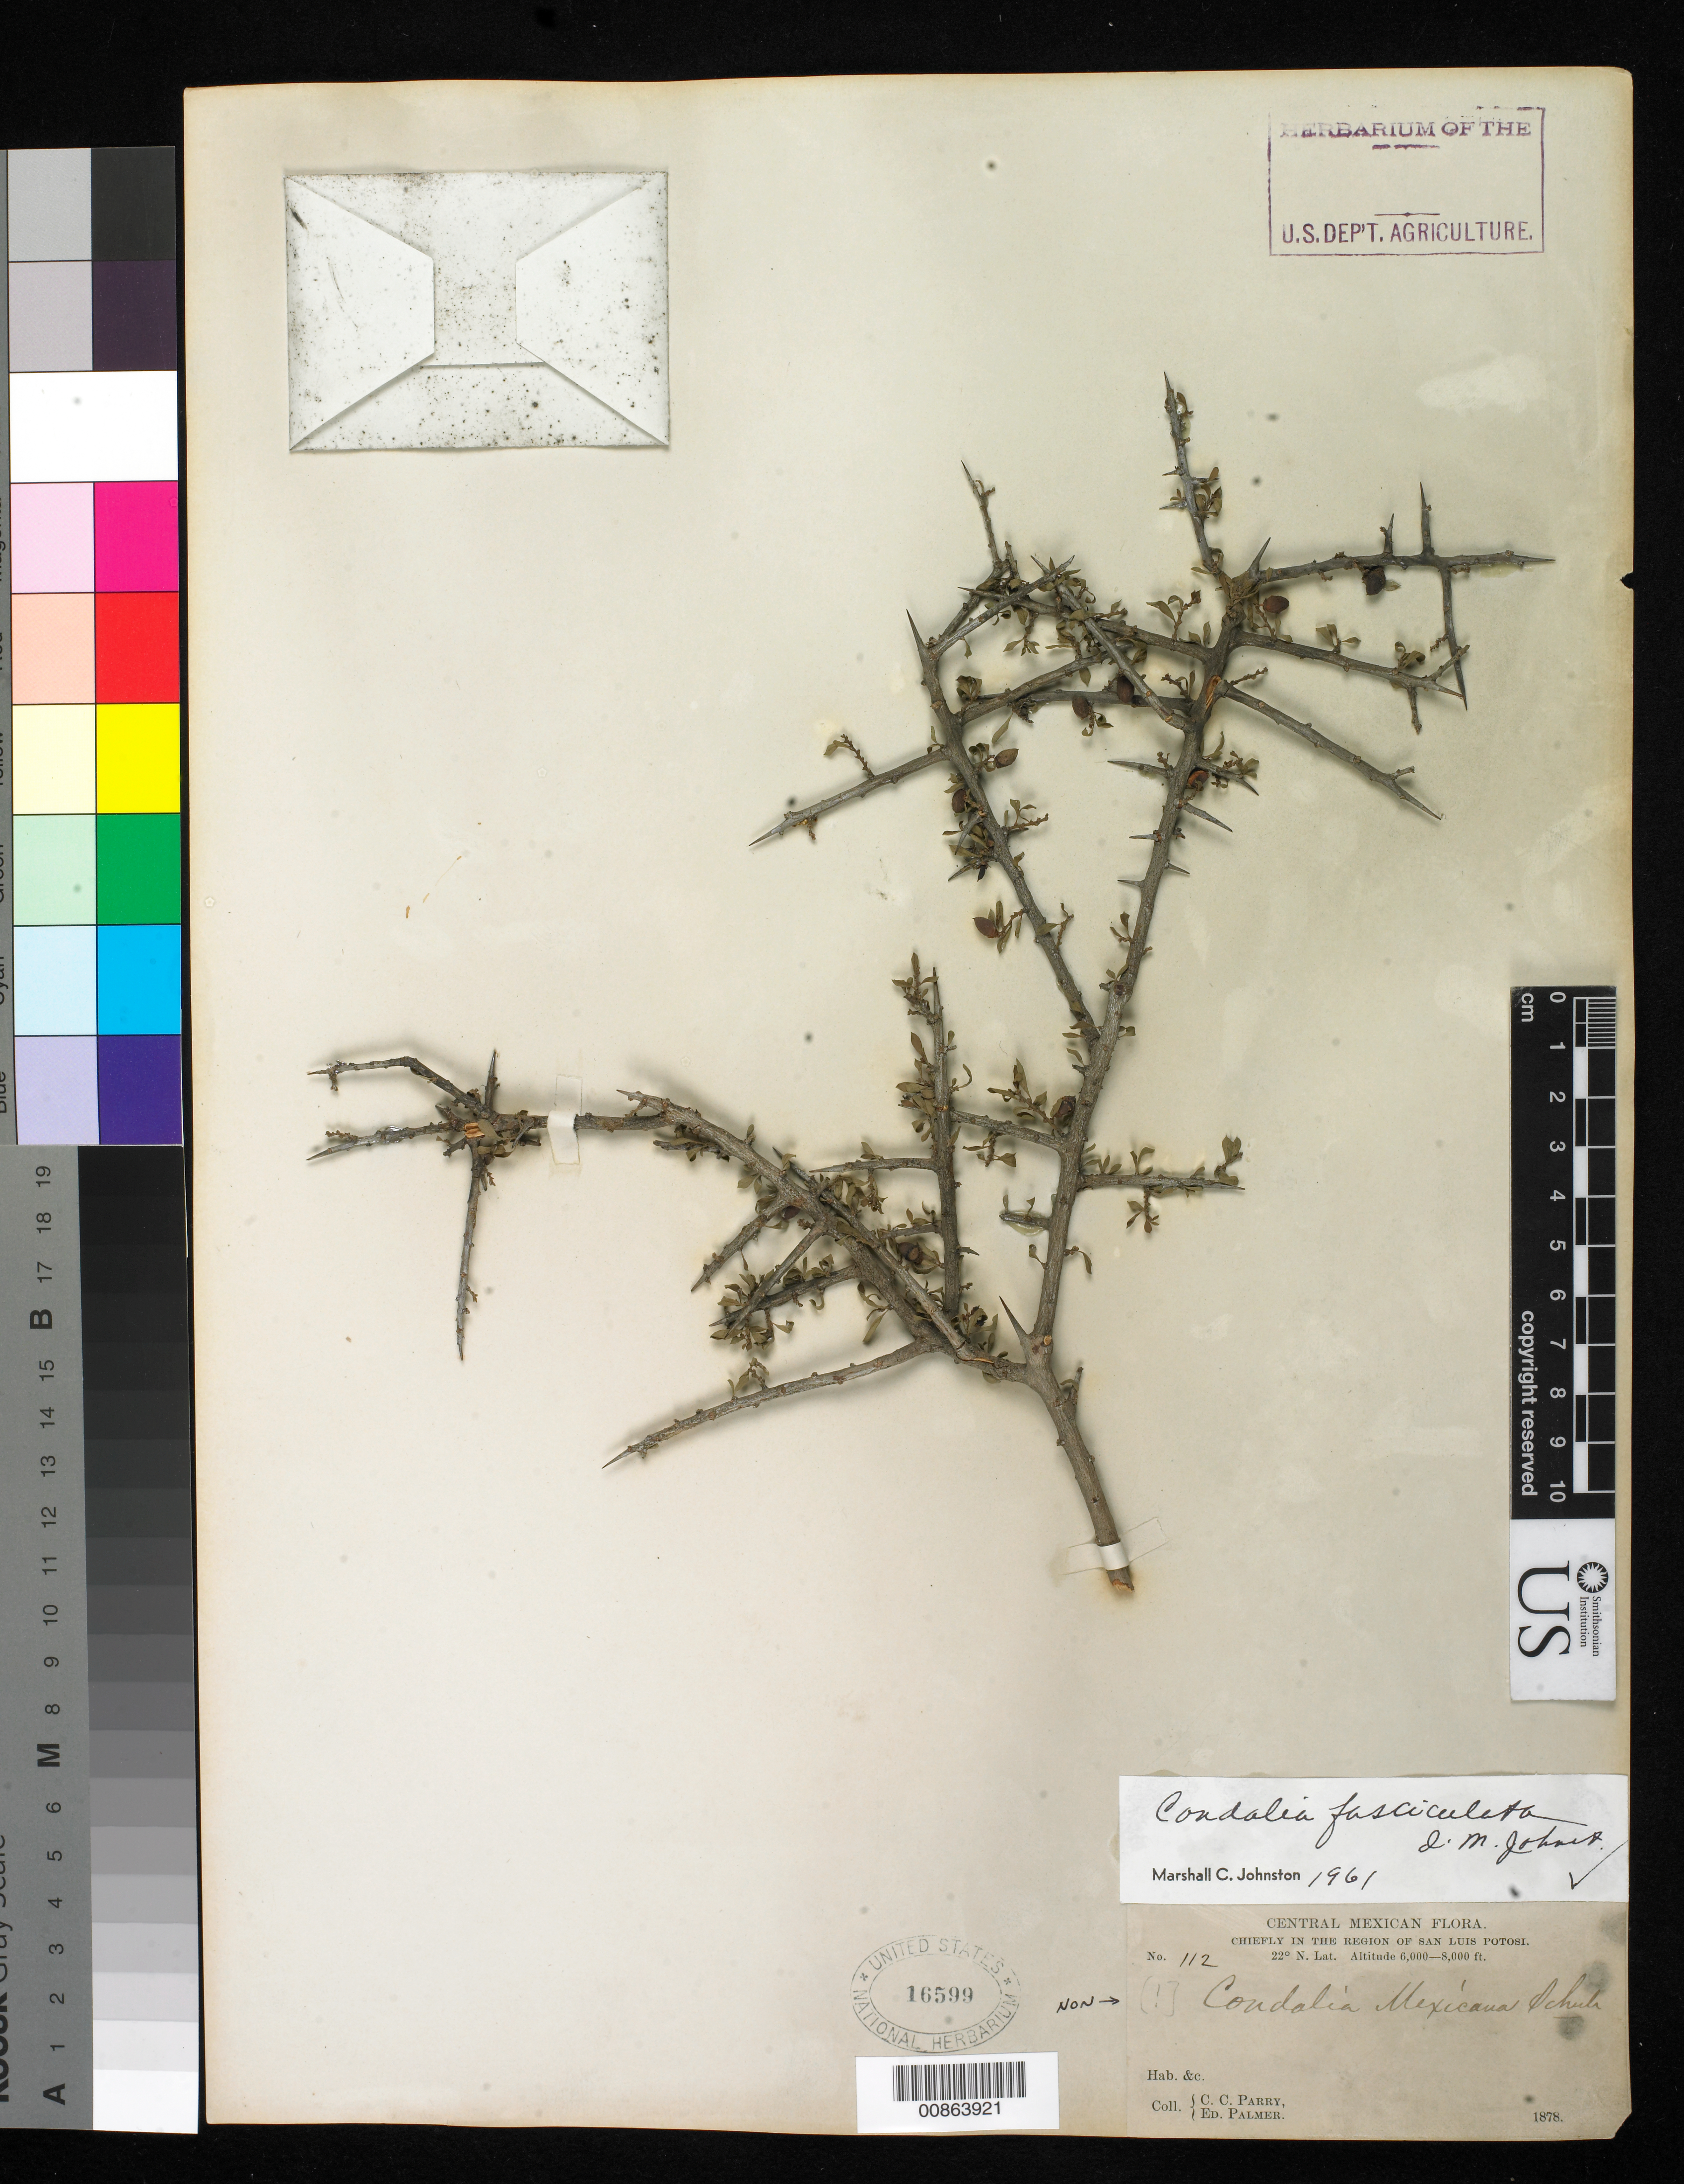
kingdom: Plantae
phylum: Tracheophyta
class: Magnoliopsida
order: Rosales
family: Rhamnaceae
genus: Condalia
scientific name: Condalia fasciculata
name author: I.M. Johnst.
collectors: C. C. Parry & E. Palmer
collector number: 112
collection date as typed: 1878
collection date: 1878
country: Mexico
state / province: San Luis Potosí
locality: Chiefly in the region of San Luis Potosí.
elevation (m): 1829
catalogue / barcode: US 16599